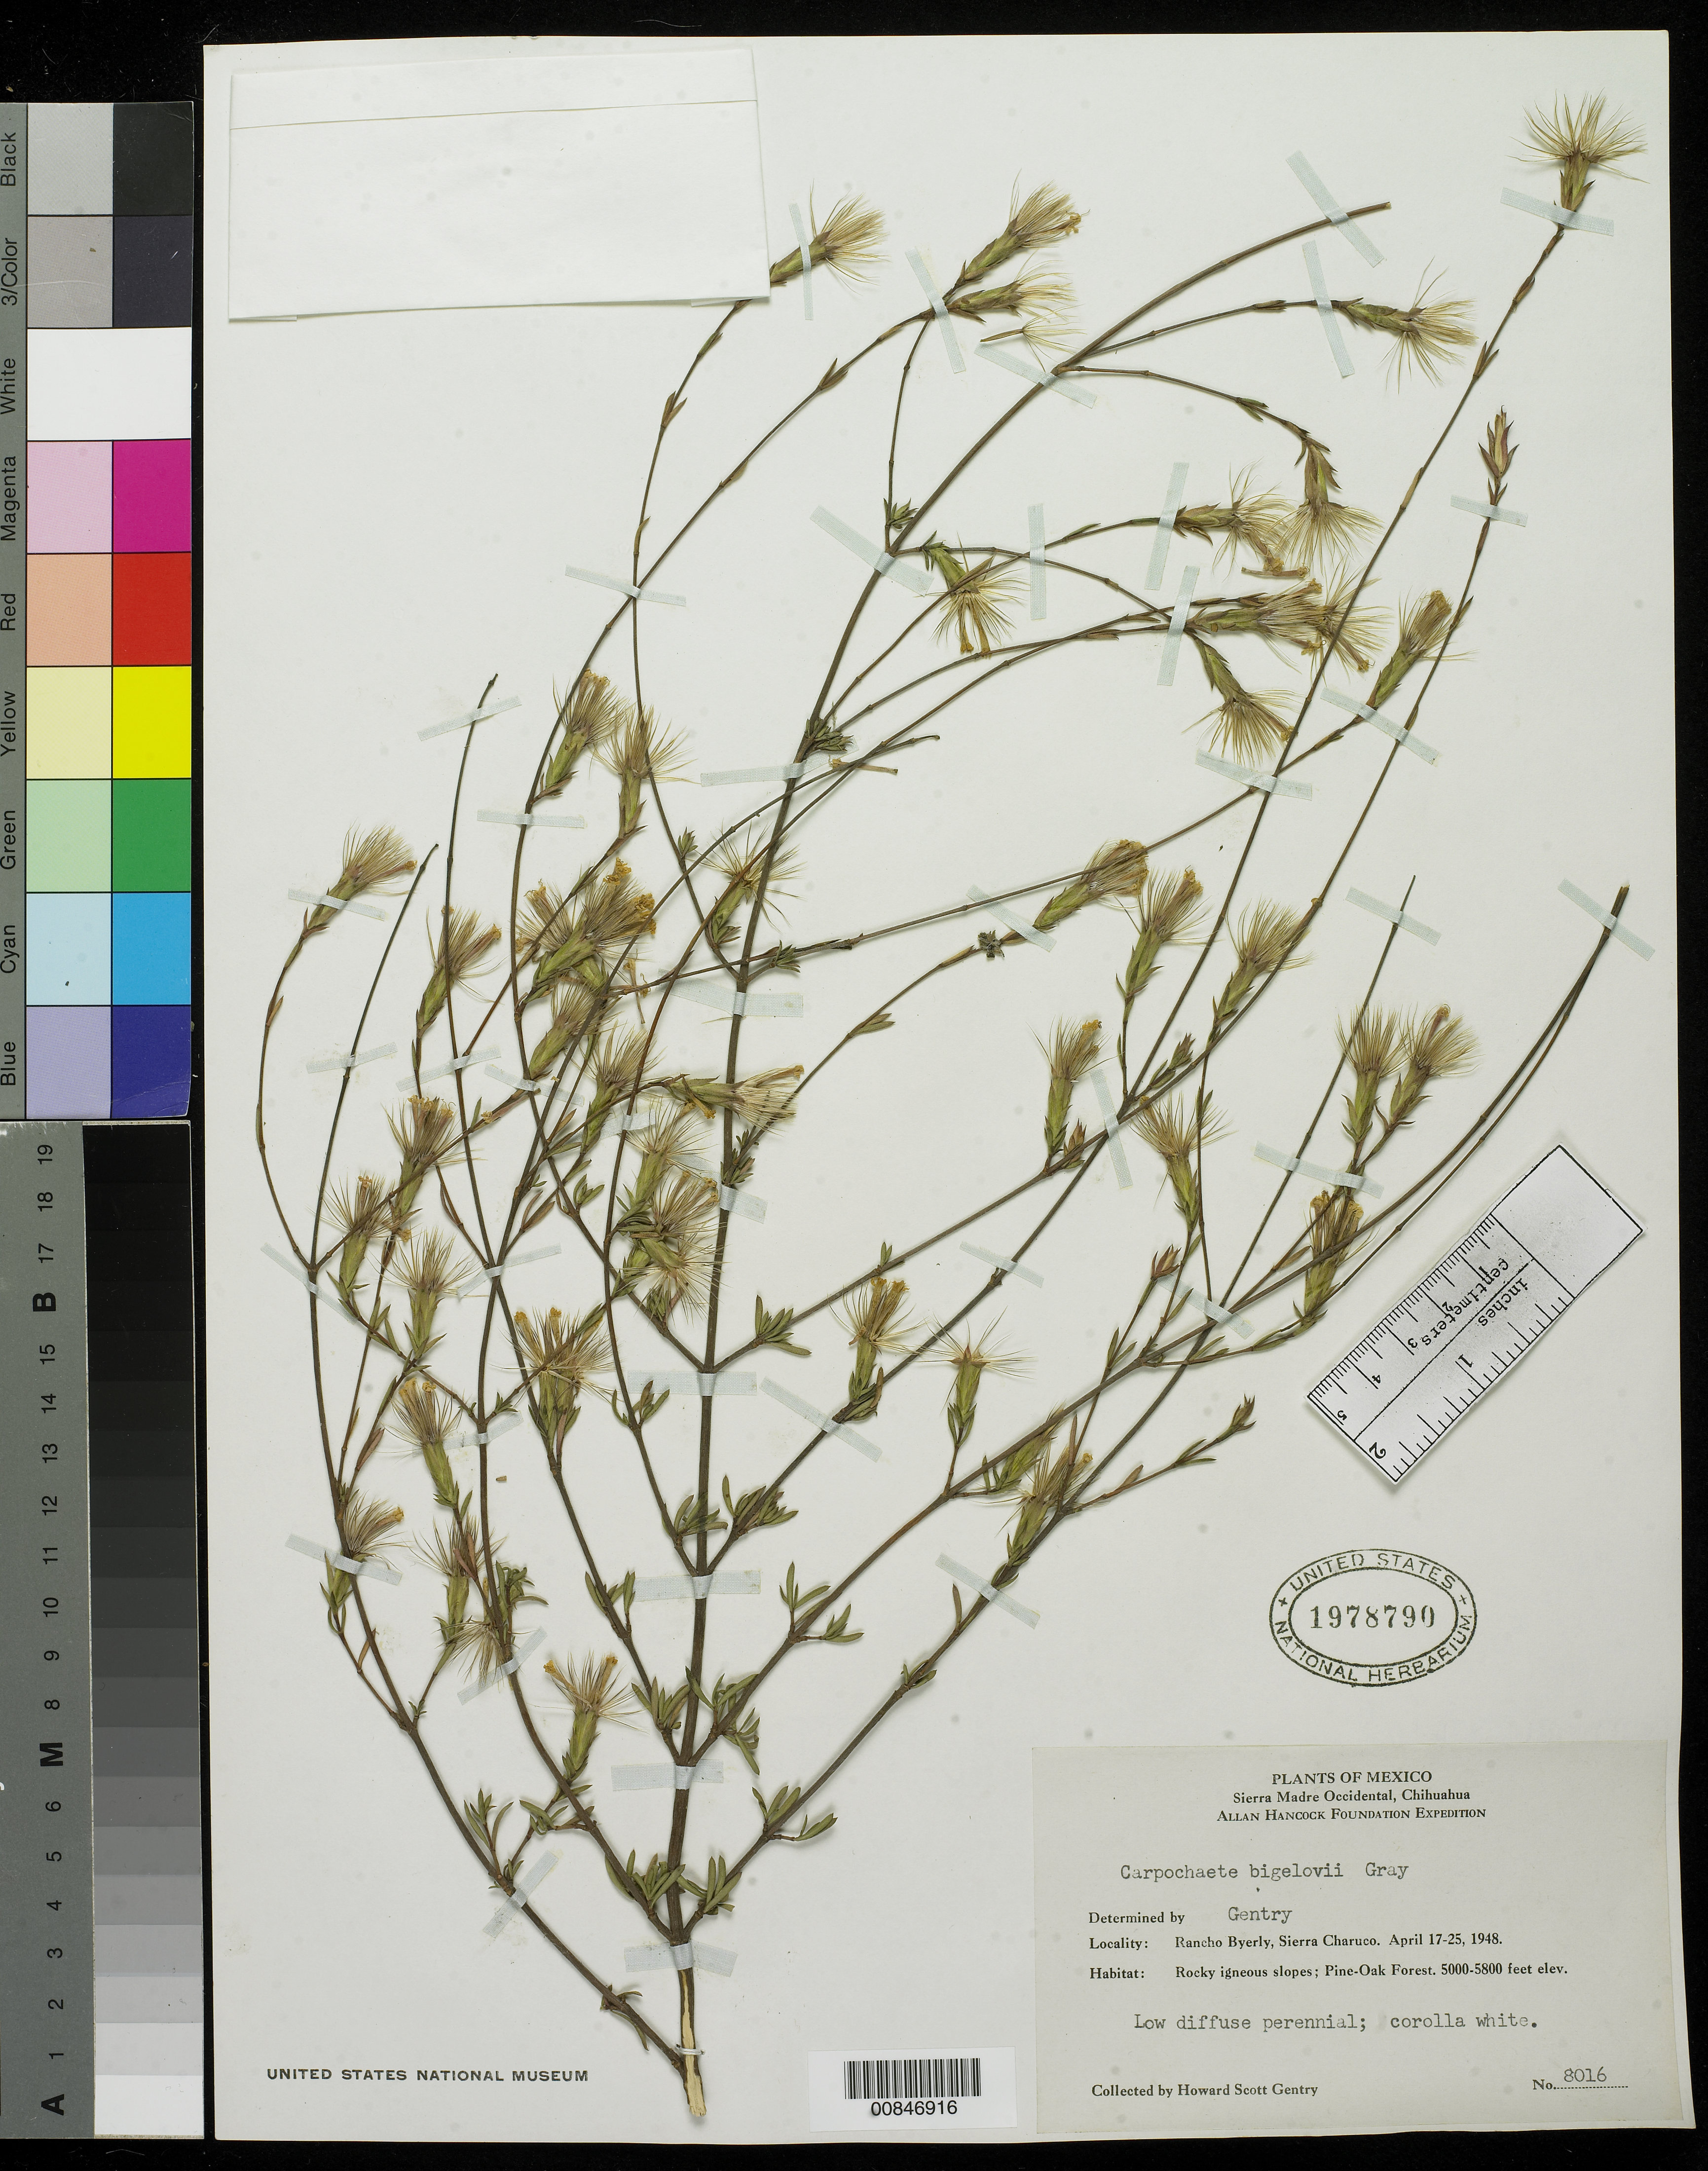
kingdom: Plantae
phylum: Tracheophyta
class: Magnoliopsida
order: Asterales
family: Asteraceae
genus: Carphochaete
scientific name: Carphochaete bigelovii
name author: A. Gray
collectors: H. S. Gentry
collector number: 8016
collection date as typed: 17 Apr 1948 to 25 Apr 1948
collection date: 1948-04-17/1948-04-25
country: Mexico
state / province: Chihuahua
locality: Rancho Byerly, Sierra Charuco.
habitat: Rocky igneous slopes; Pine-Oak Forest.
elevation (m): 1524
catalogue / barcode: US 1978790